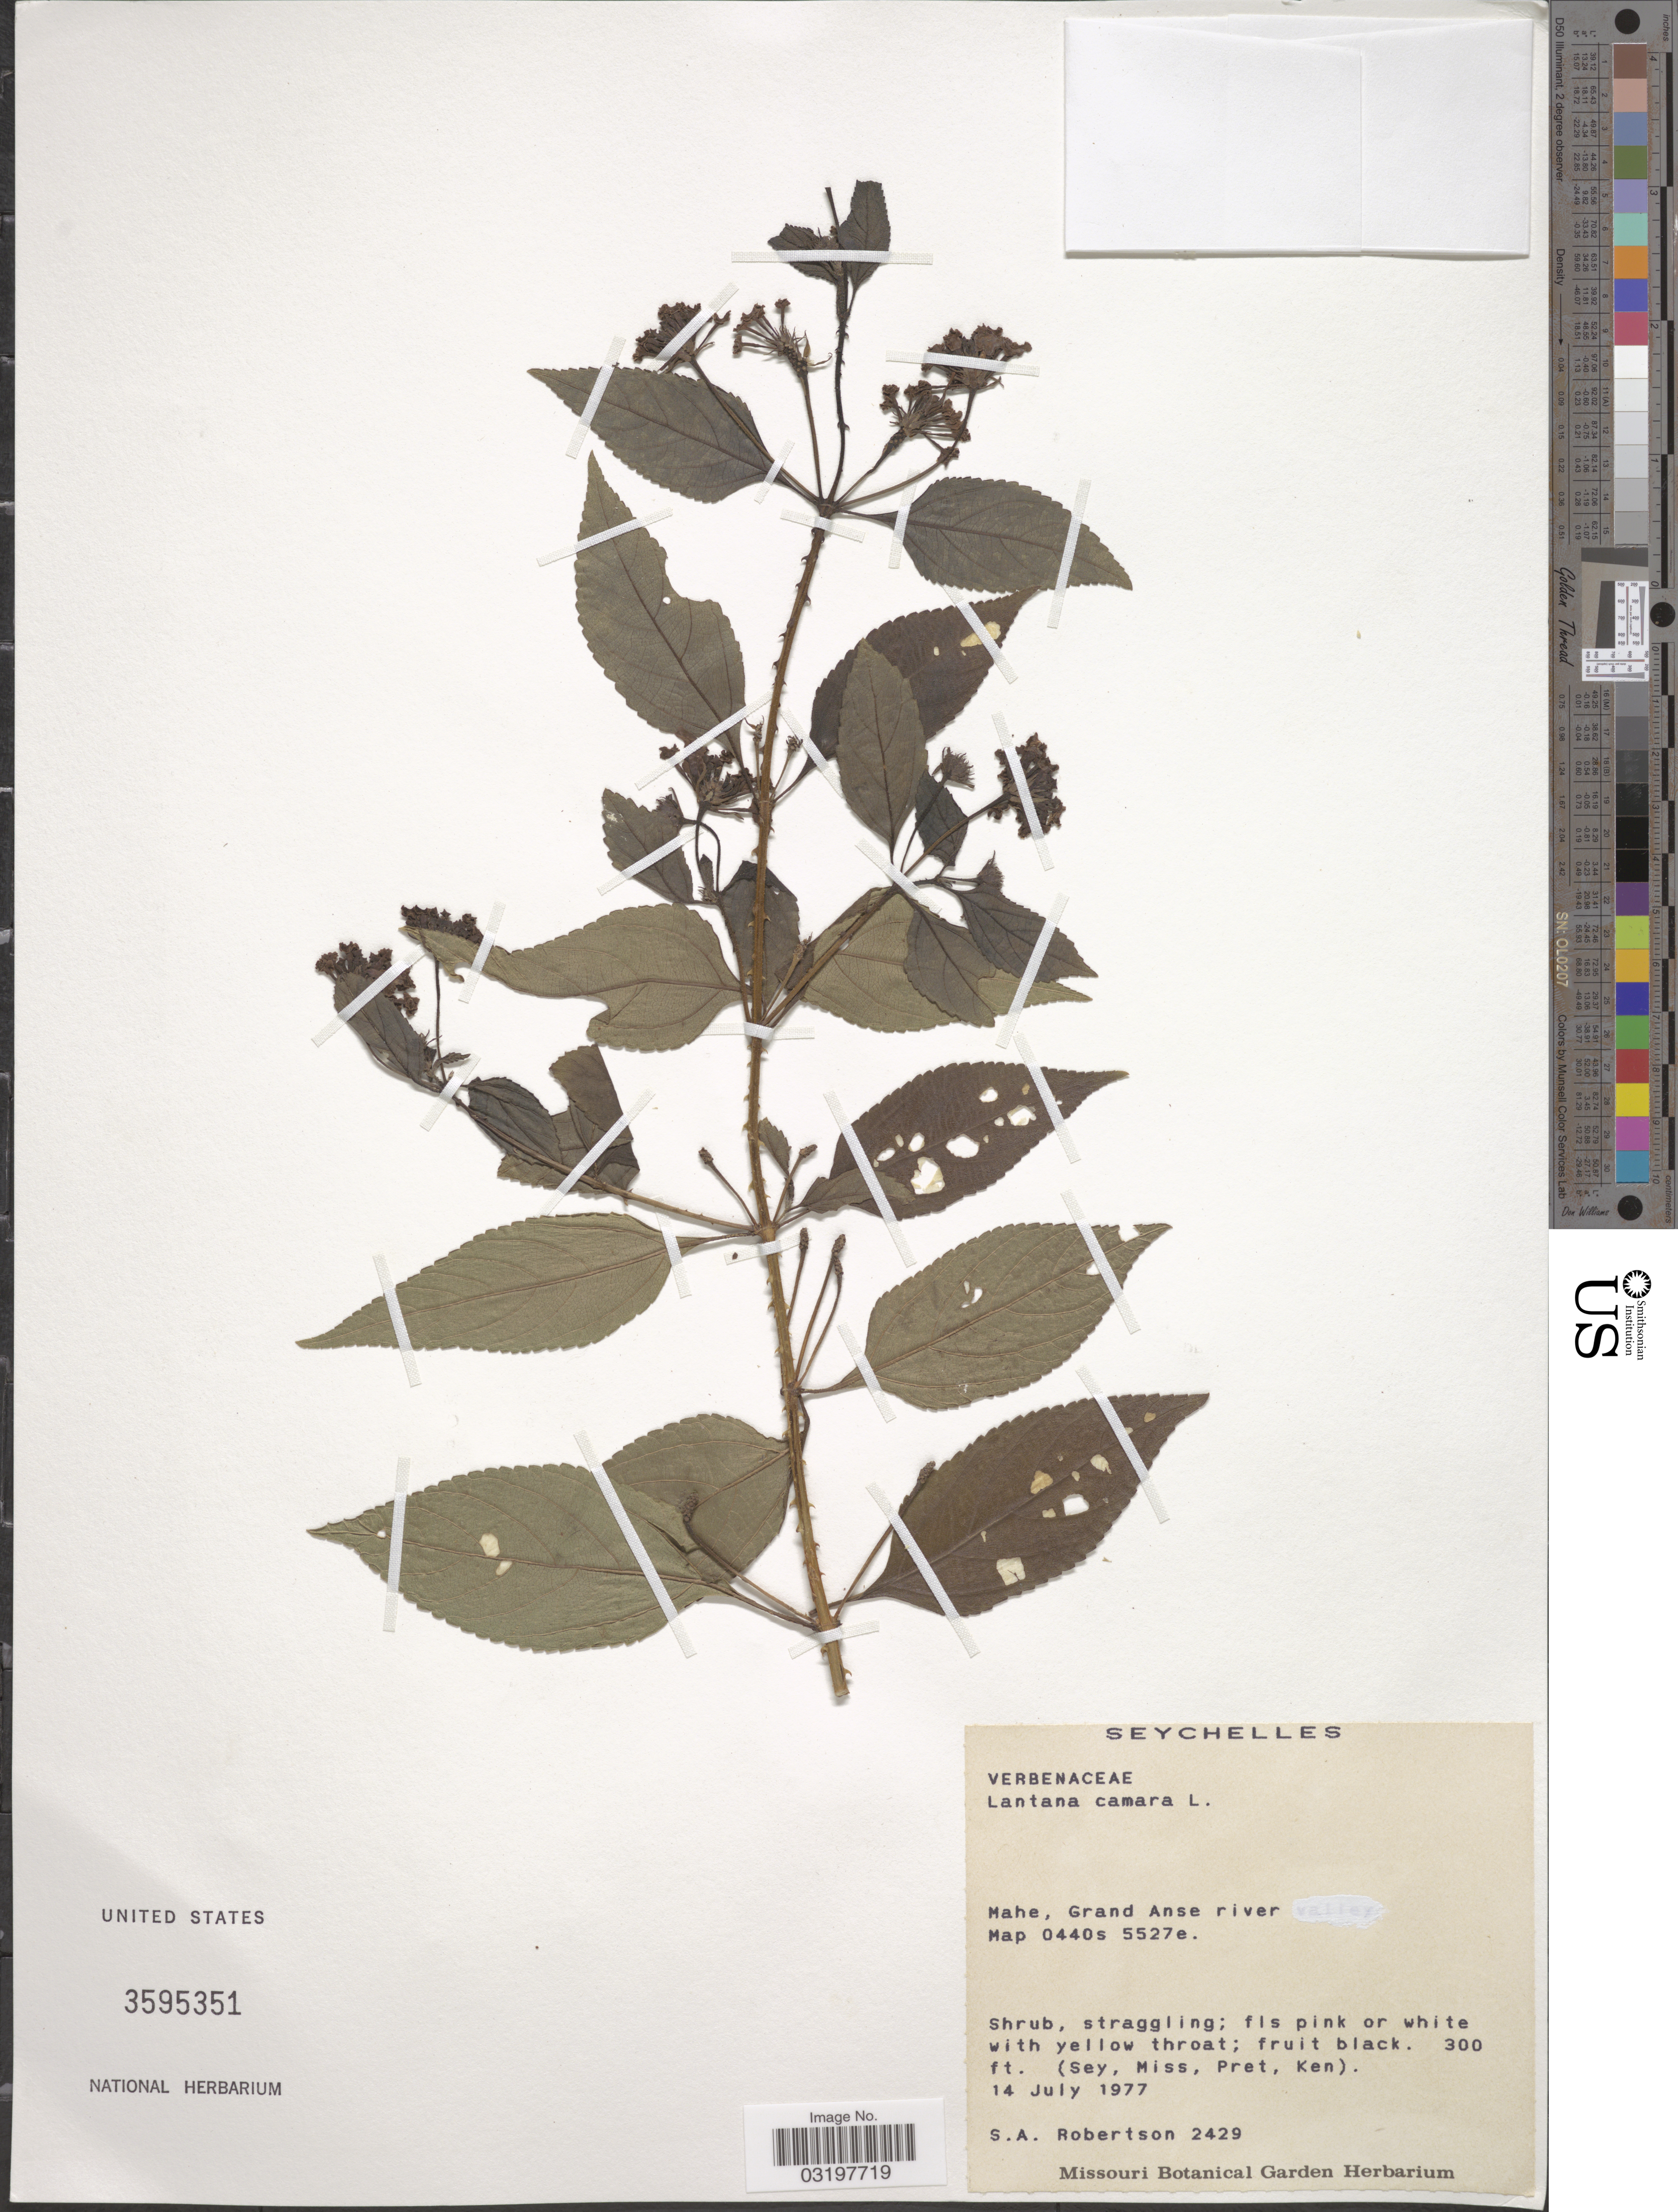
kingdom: Plantae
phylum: Tracheophyta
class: Magnoliopsida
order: Lamiales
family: Verbenaceae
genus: Lantana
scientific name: Lantana camara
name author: L.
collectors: S. A. Robertson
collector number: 2429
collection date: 1977-07-14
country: Seychelles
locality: Mahe, Grand Anse river.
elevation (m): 91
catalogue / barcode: US 3595351